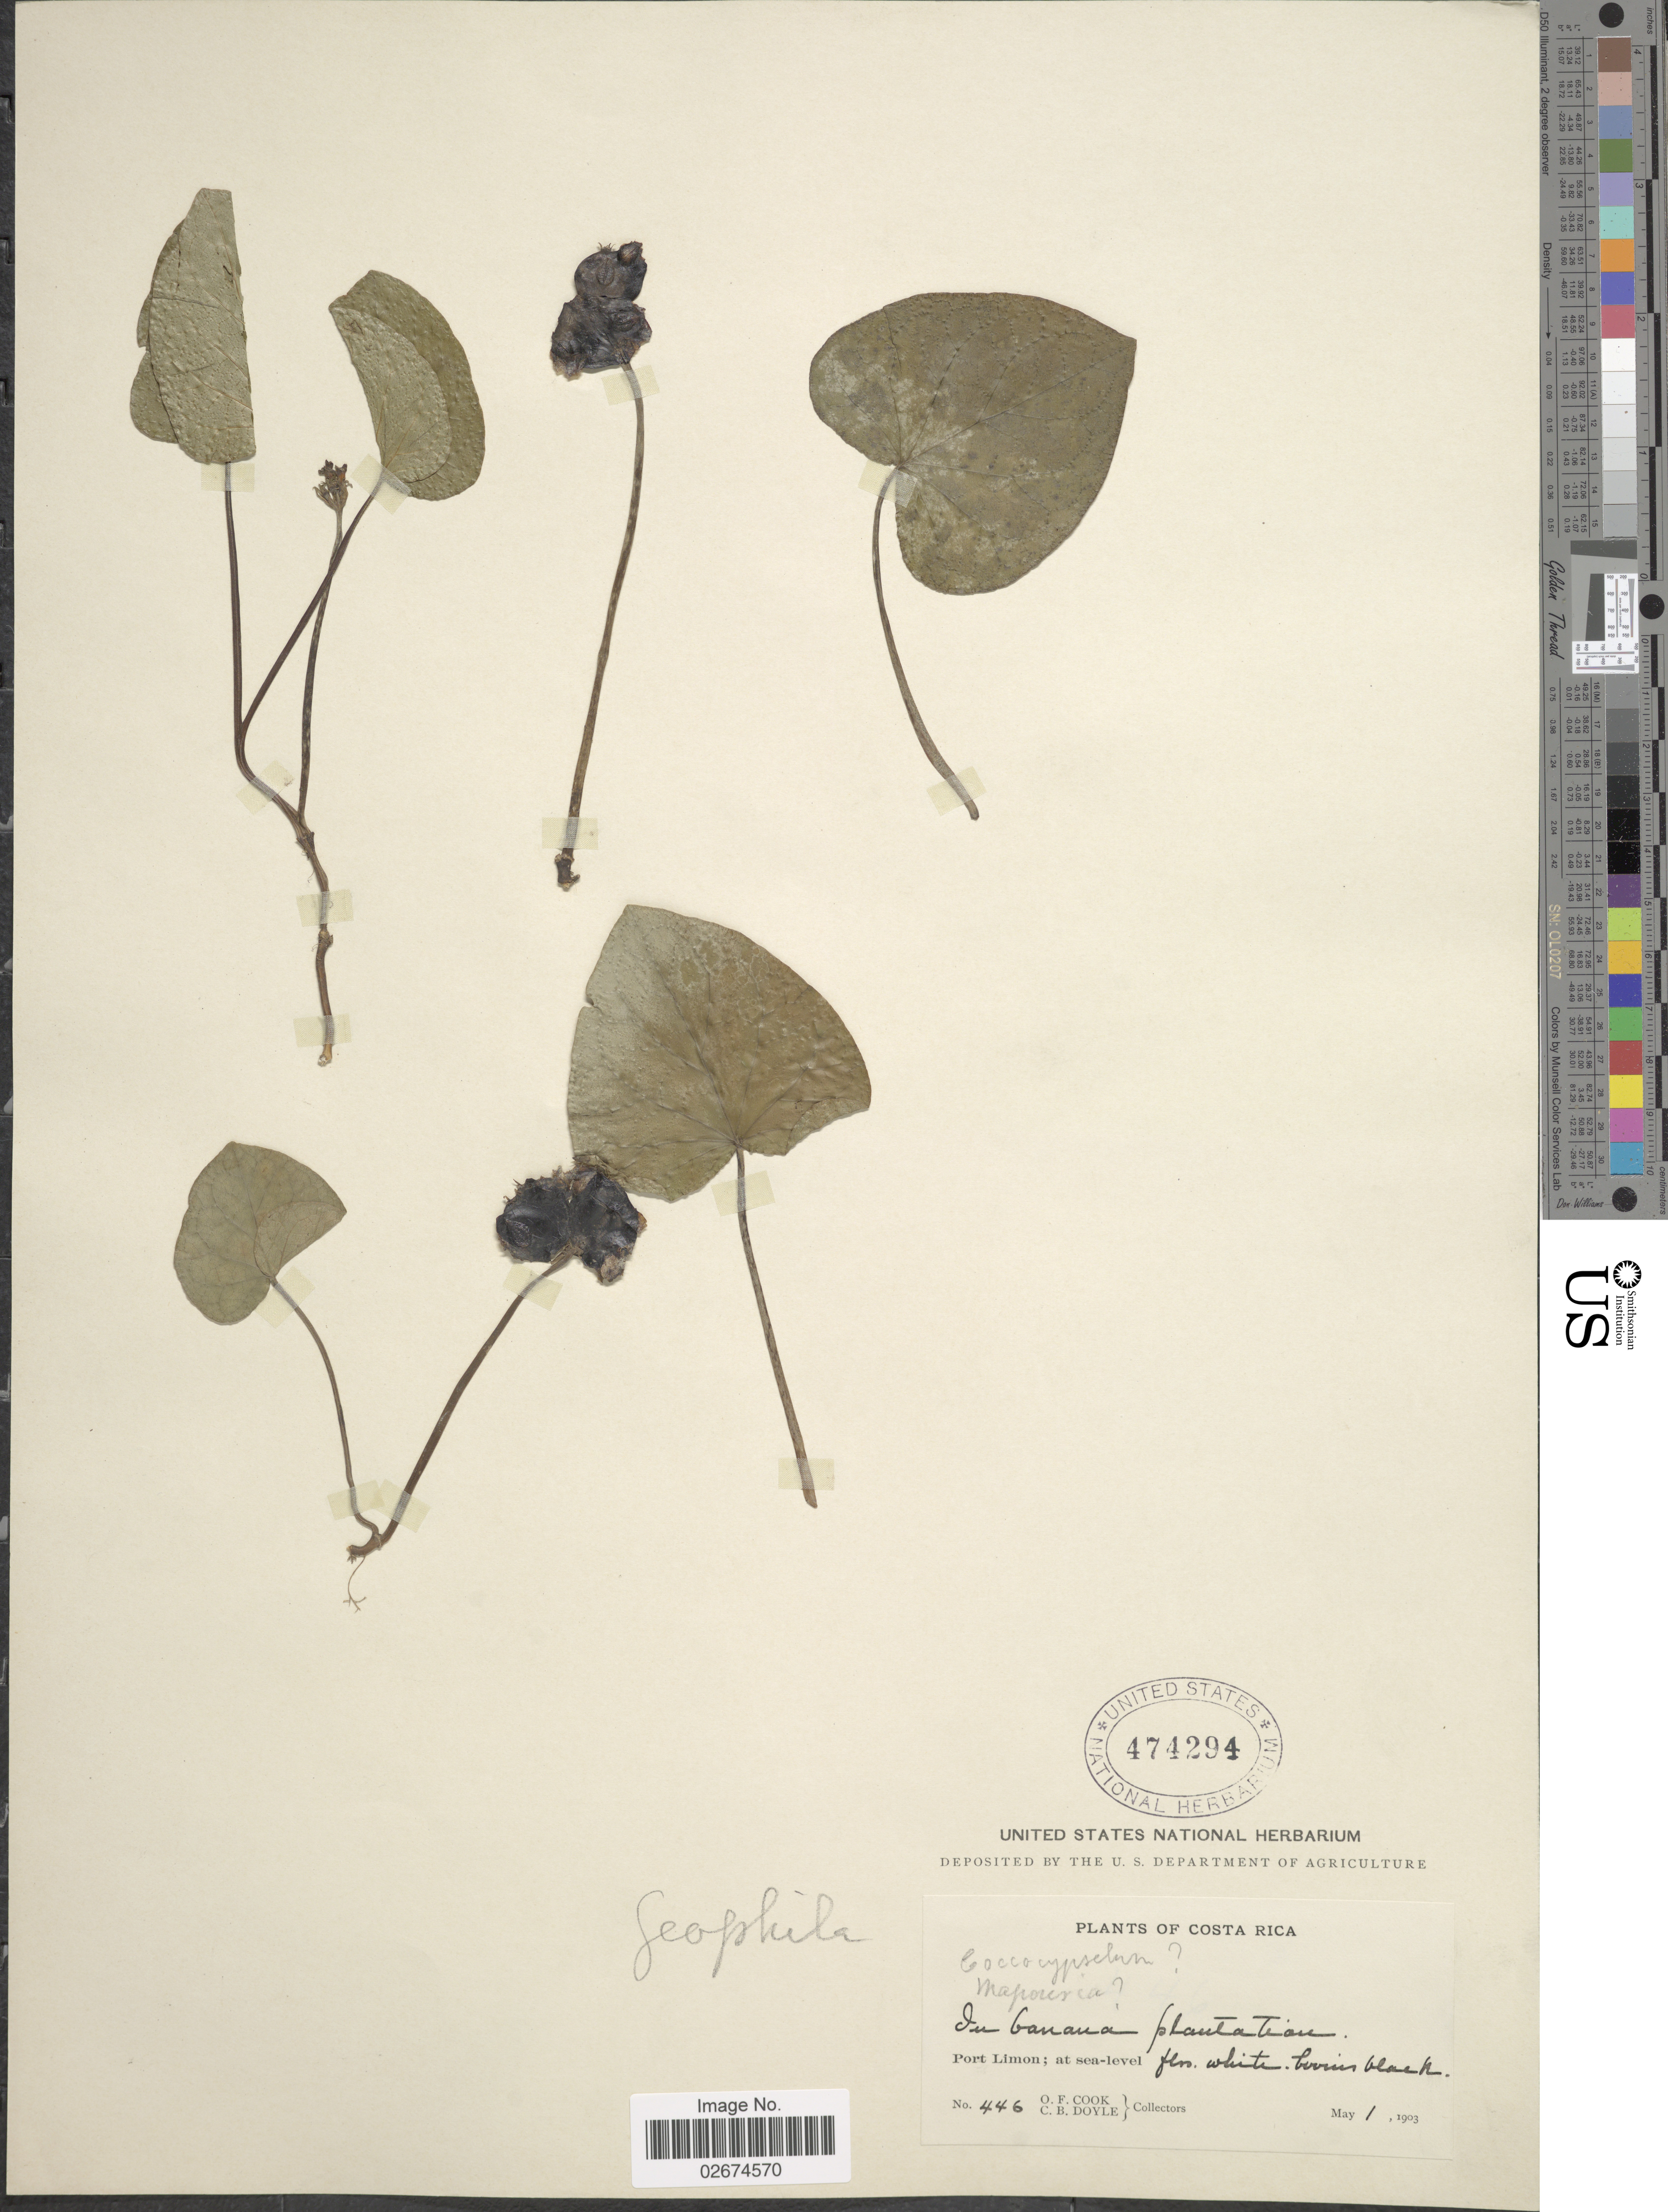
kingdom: Plantae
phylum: Tracheophyta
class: Magnoliopsida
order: Gentianales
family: Rubiaceae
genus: Geophila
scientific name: Geophila macropoda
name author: (Ruiz & Pav.) DC.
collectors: O. F. Cook & C. Doyle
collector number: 446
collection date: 1903-05-01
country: Costa Rica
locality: In banana plantation, Port Limon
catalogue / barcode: US 474294